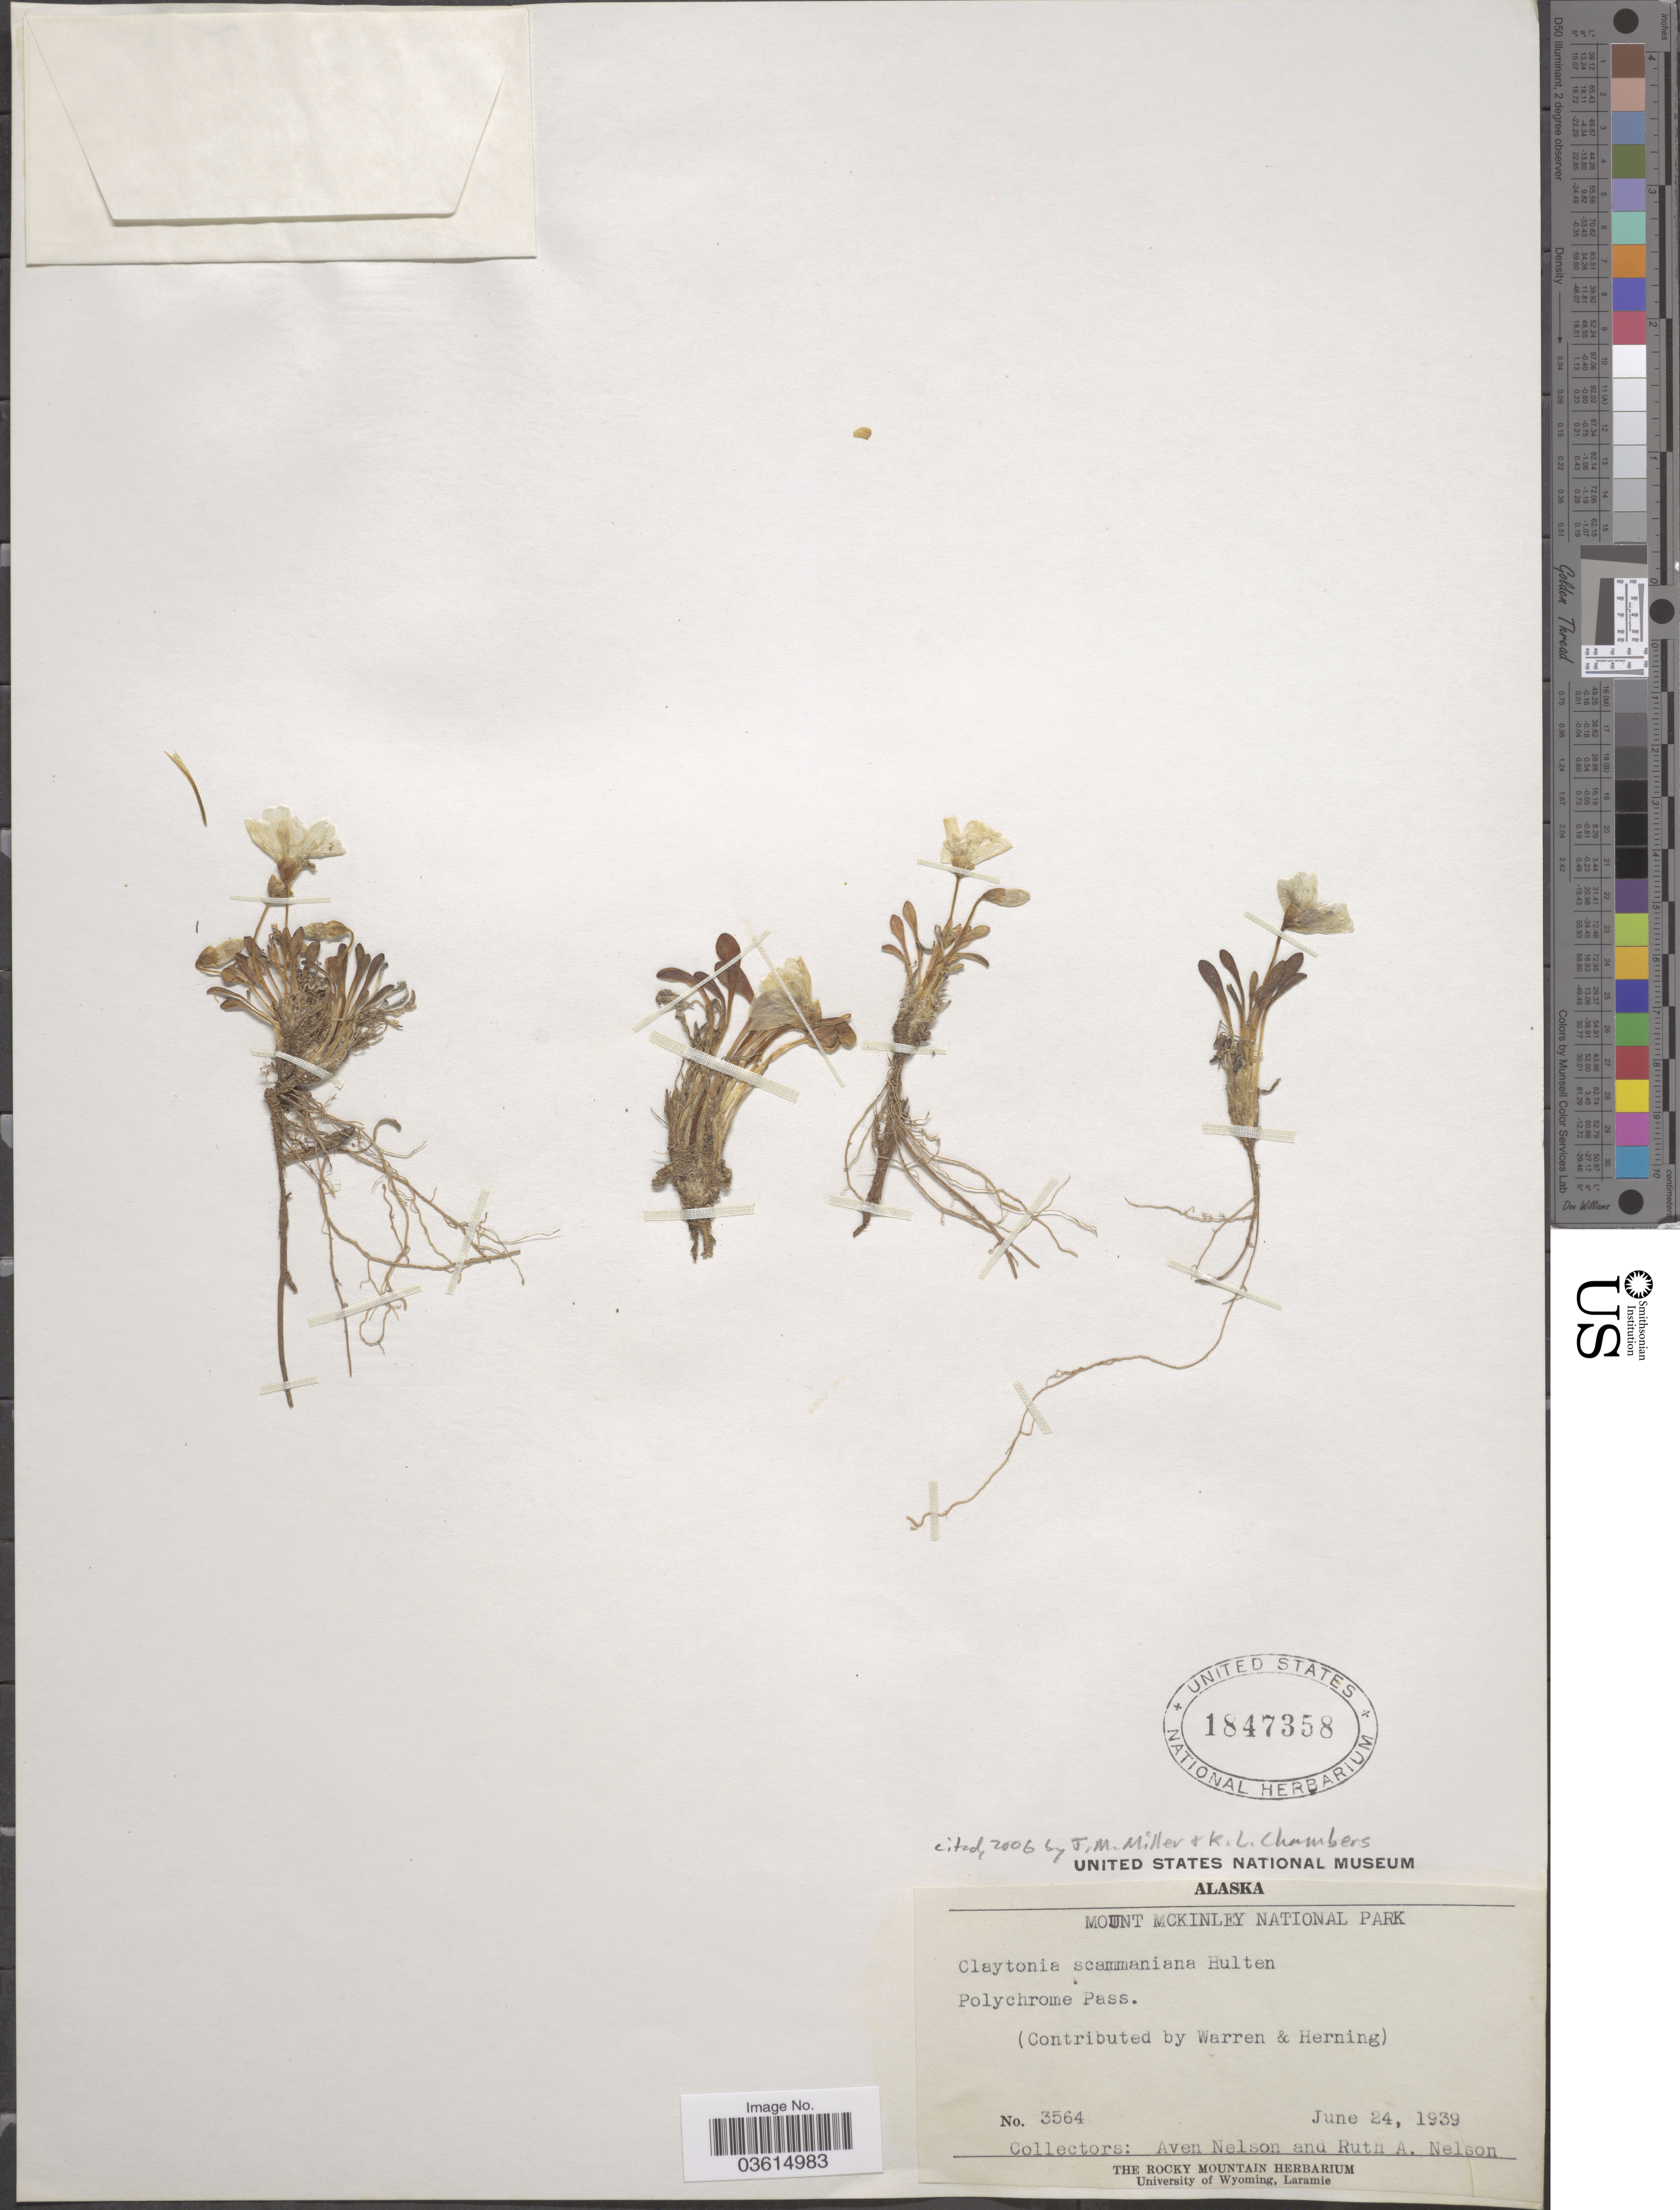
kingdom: Plantae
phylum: Tracheophyta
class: Magnoliopsida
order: Caryophyllales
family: Montiaceae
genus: Claytonia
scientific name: Claytonia scammaniana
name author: Hultén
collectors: A. Nelson & R. A. Nelson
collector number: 3564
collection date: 1939-06-24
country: United States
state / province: Alaska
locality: Mount McKinley National Park. Polychrome Pass.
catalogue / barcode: US 1847358